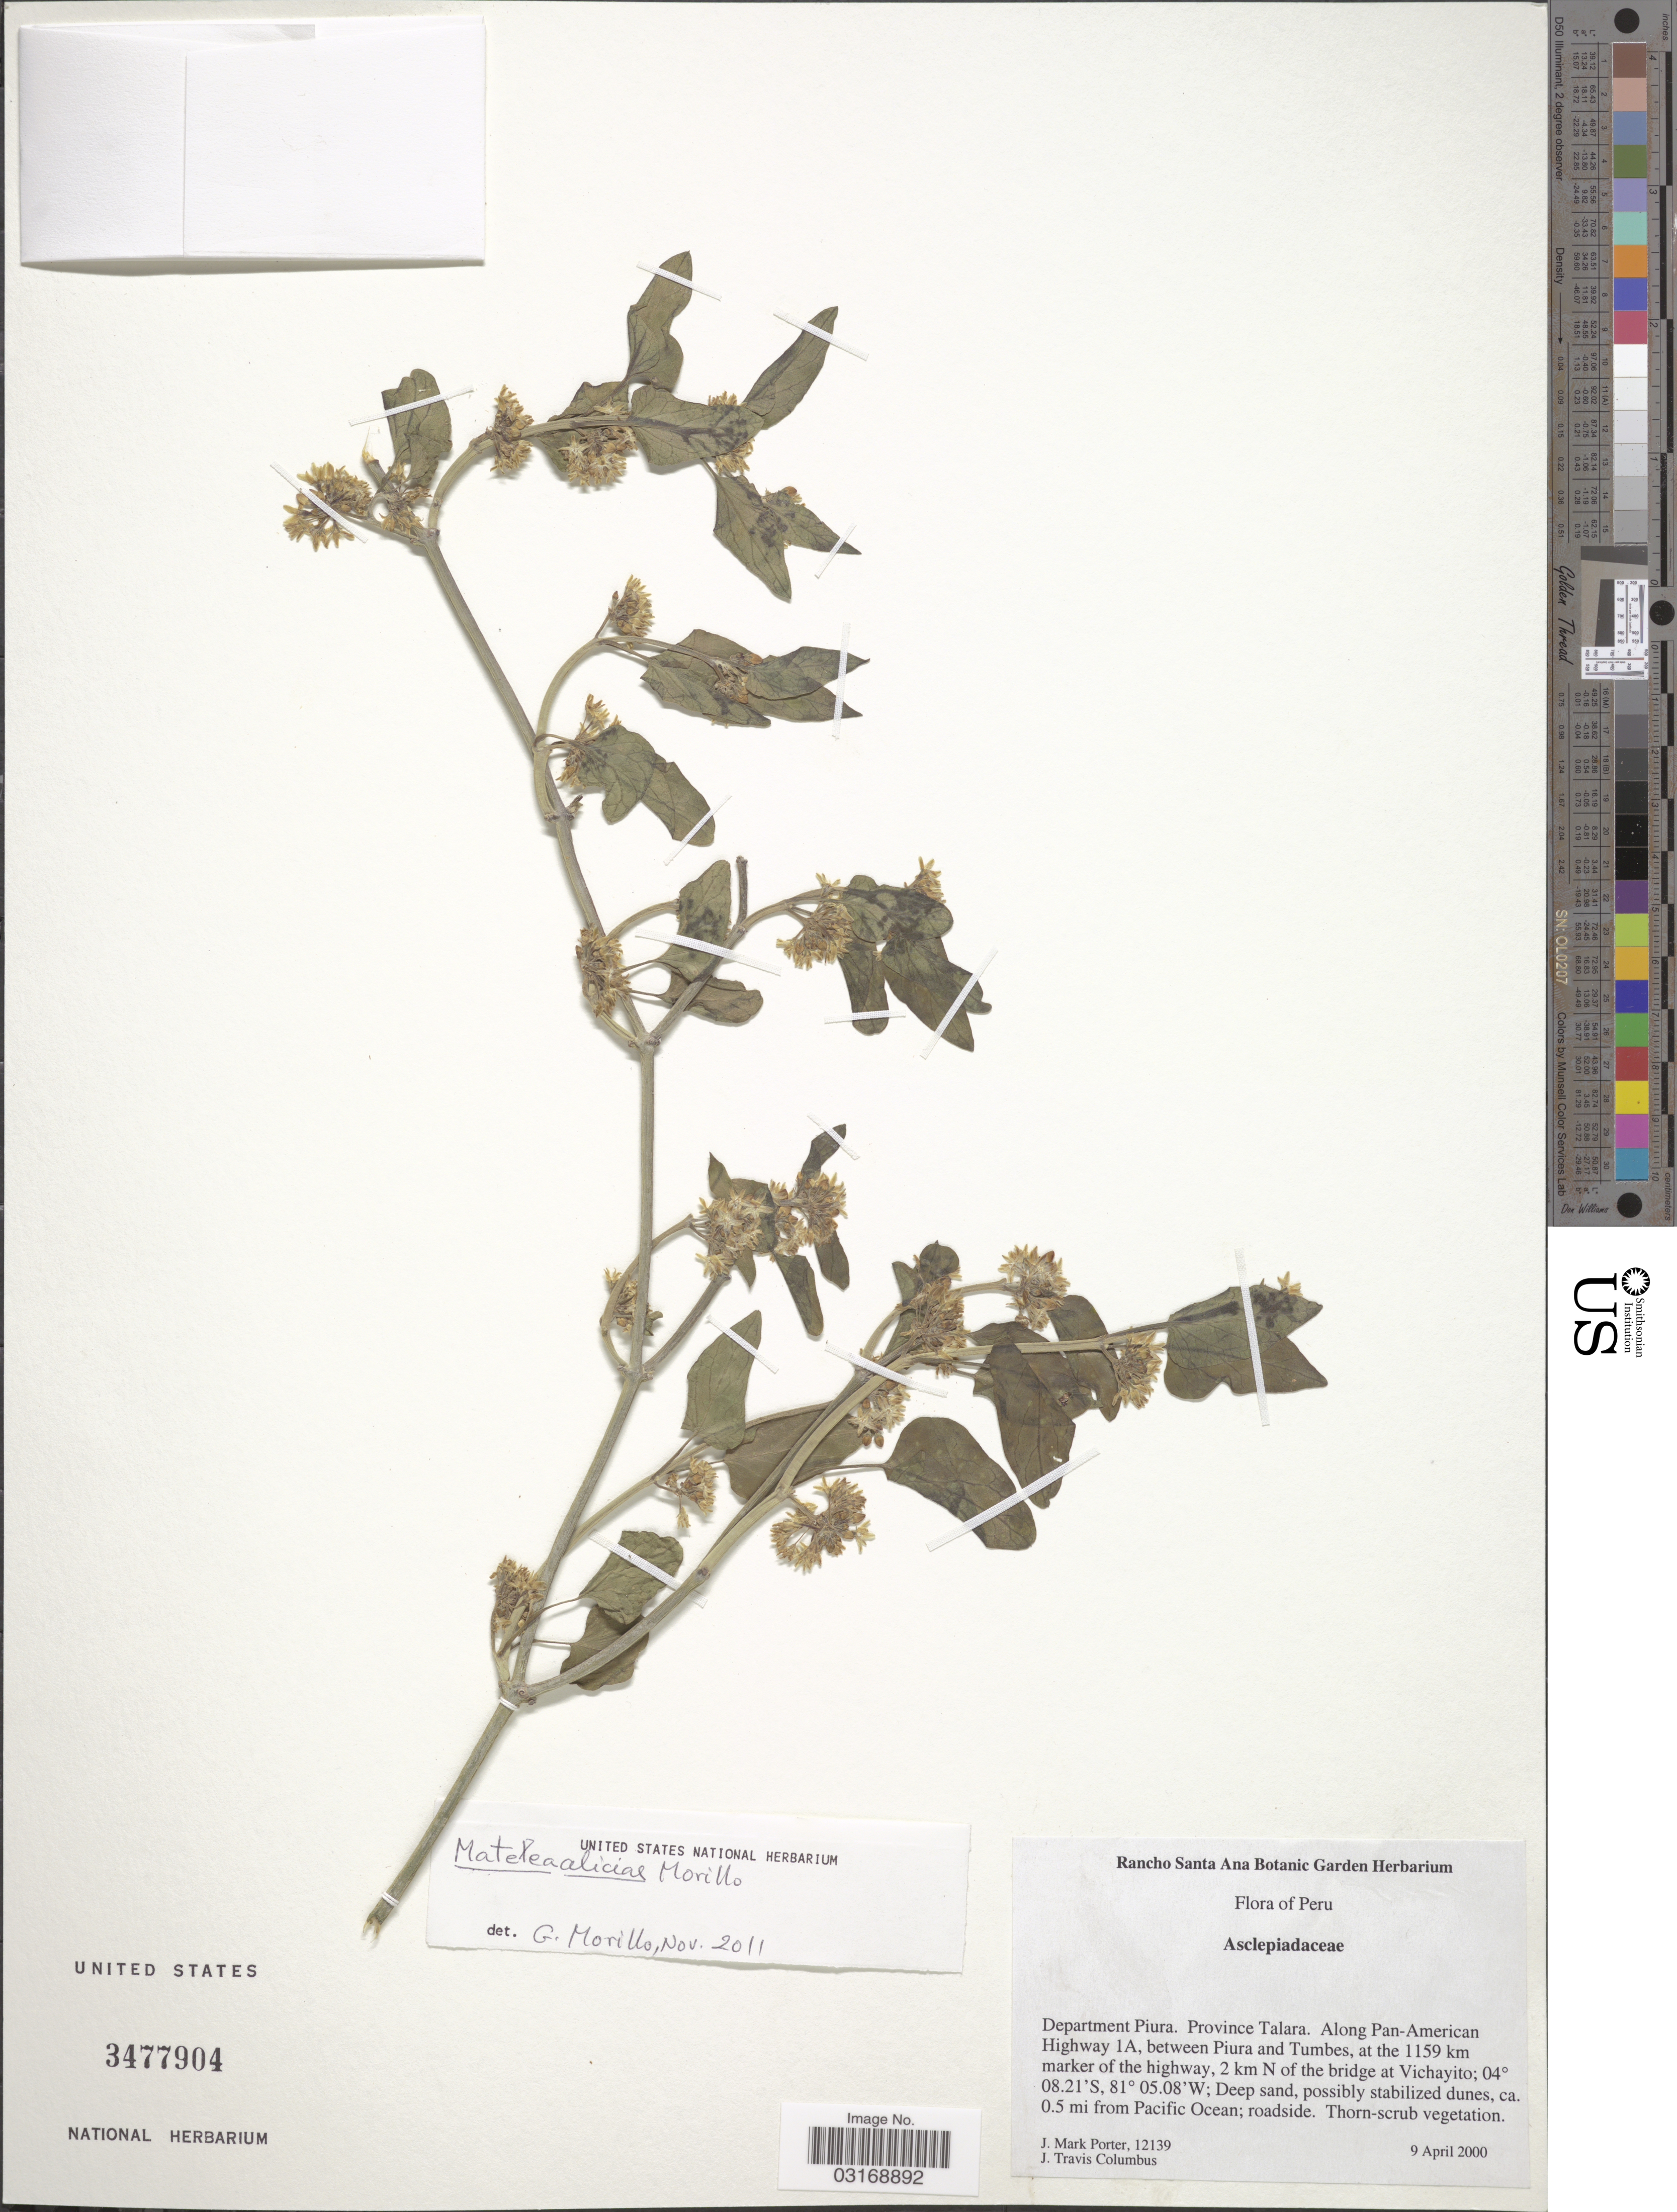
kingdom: Plantae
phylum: Tracheophyta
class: Magnoliopsida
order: Gentianales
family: Apocynaceae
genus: Matelea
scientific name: Matelea aliciae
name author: Morillo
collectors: J. M. Porter & J. T. Columbus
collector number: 12139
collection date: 2000-04-09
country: Peru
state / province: Piura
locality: Department Piura. Province Talara. Along Pan-American Highway 1A, between Piura and Tumbes, at the 1159 km marker of the highway, 2 km N of the bridge at Vichayito.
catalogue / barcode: US 3477904